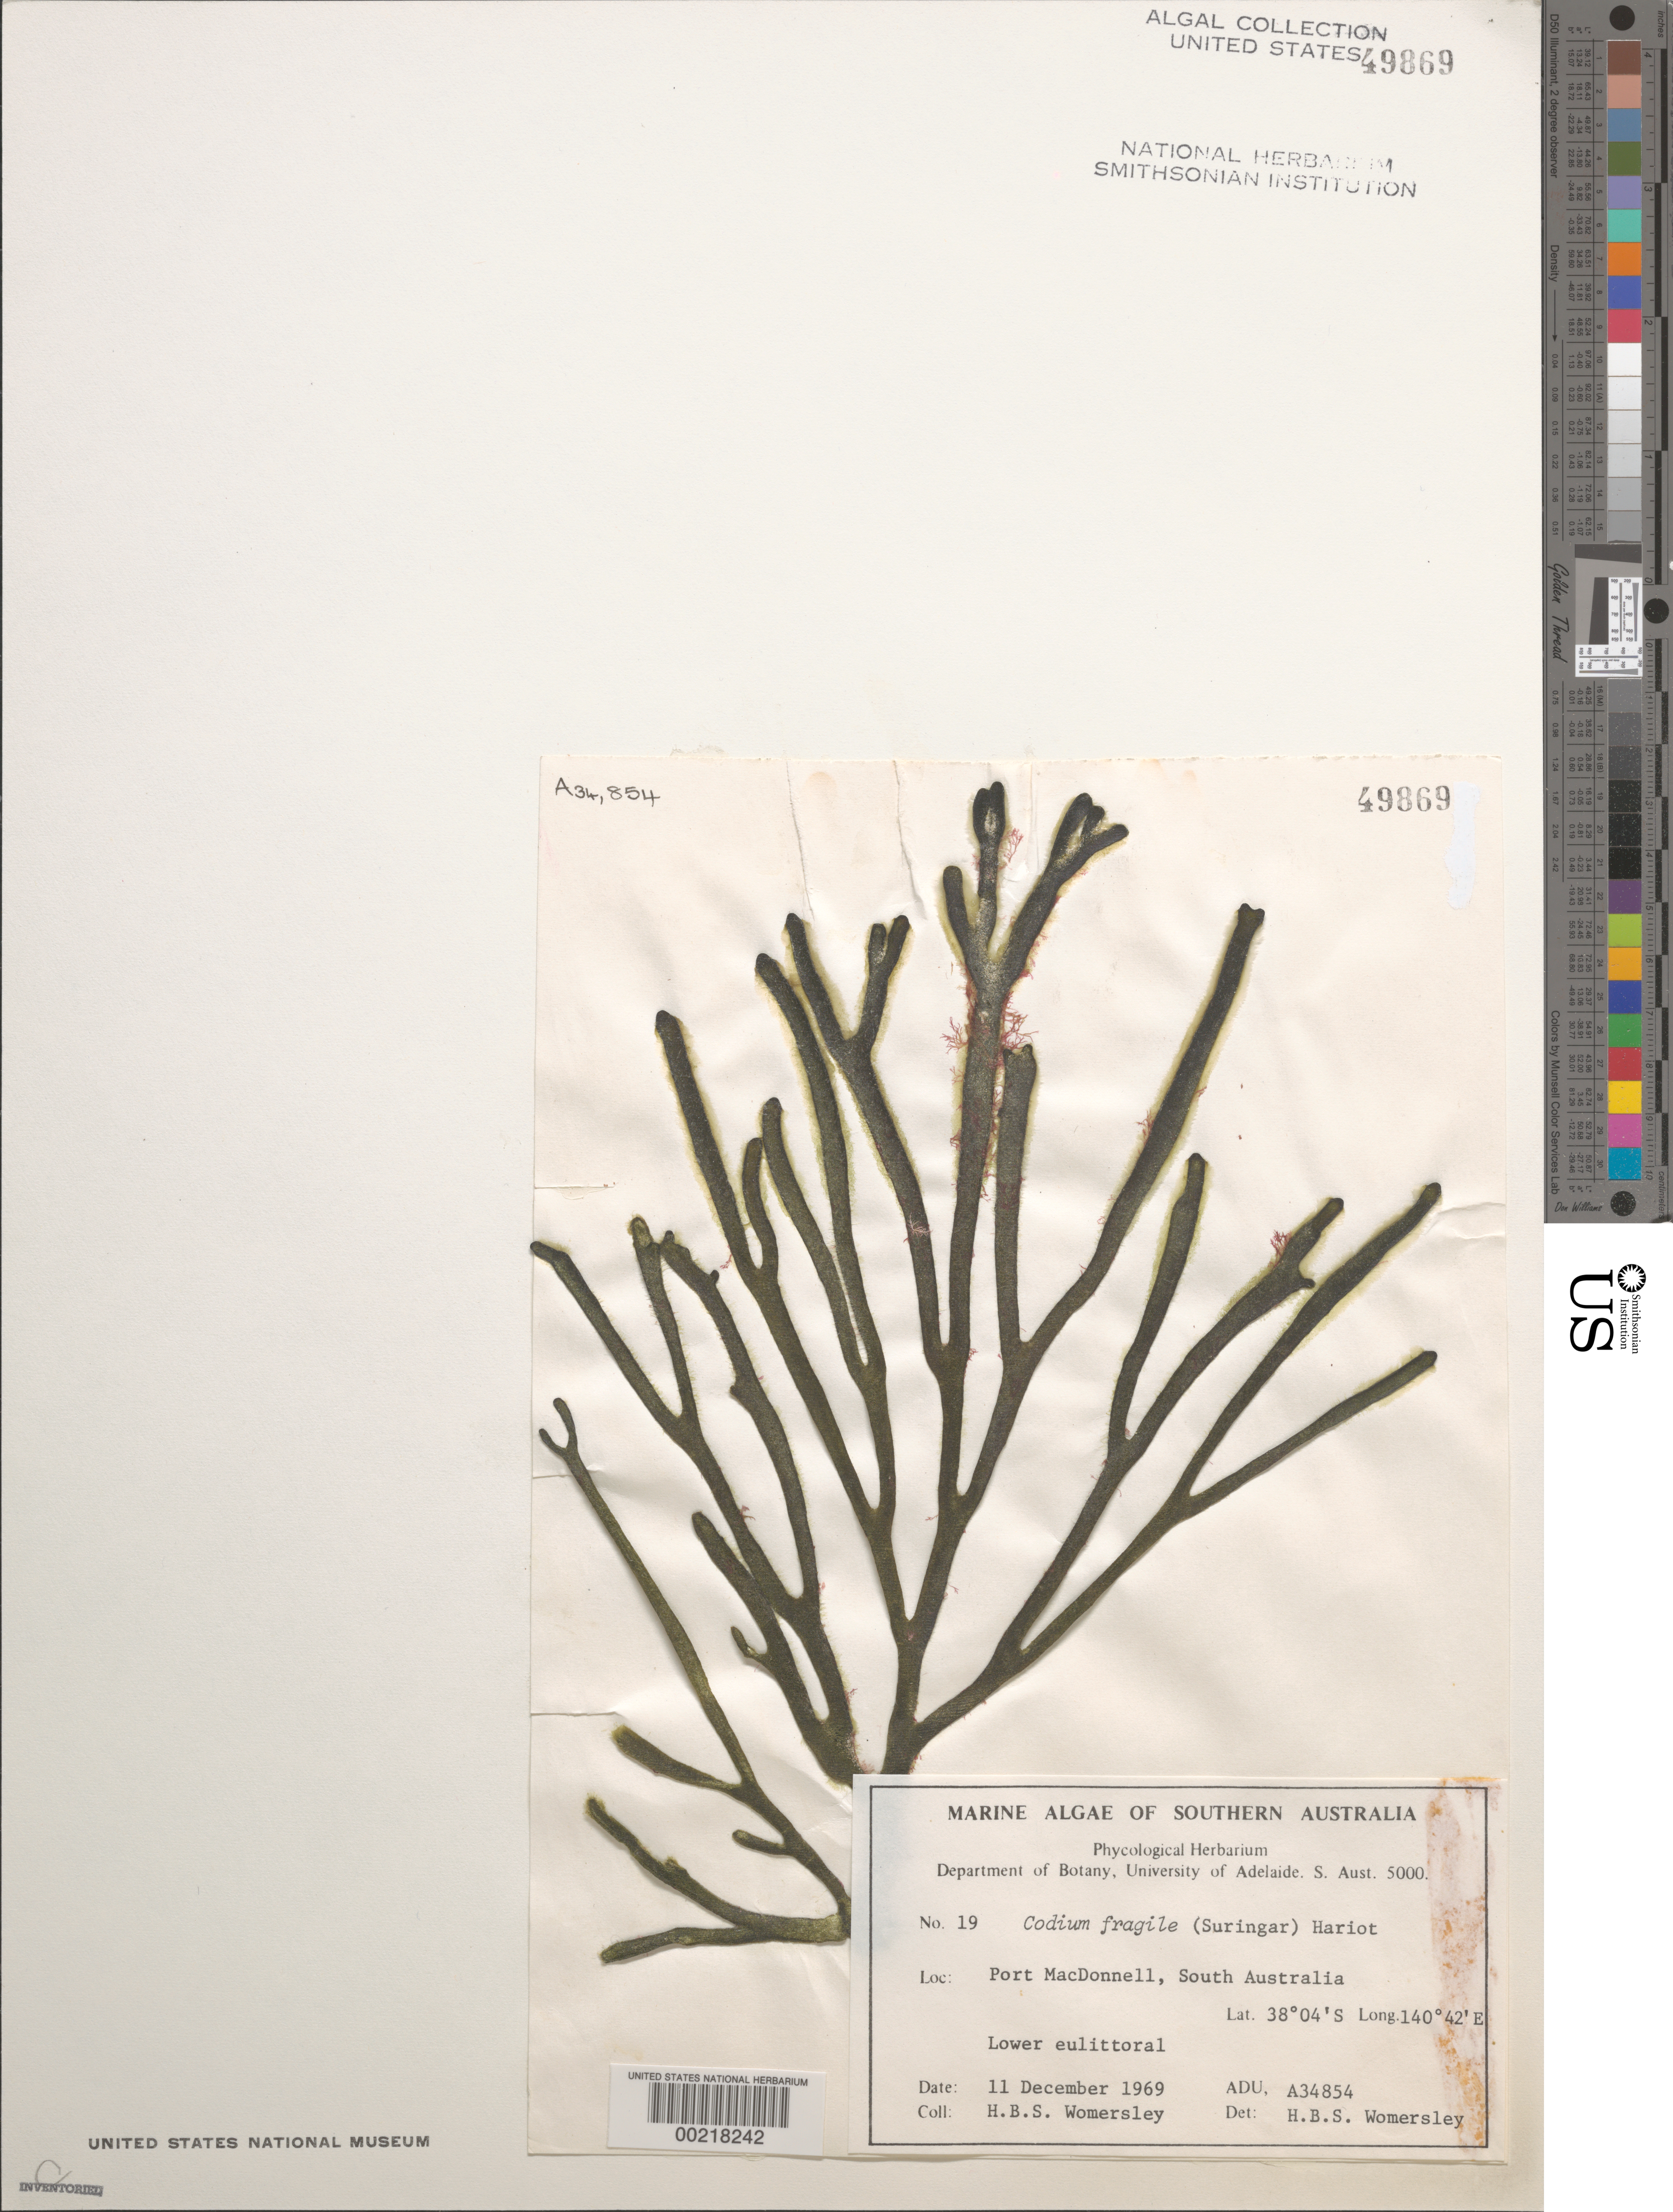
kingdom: Plantae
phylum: Chlorophyta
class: Ulvophyceae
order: Bryopsidales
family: Codiaceae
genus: Codium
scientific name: Codium fragile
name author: (Suringar) P. Hariot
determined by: Womersley, H. B. S.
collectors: H. B. S. Womersley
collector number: ADU A34854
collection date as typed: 11 Dec 1969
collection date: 1969-12-11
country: Australia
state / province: South Australia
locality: Port macdonnell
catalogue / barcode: US 49869